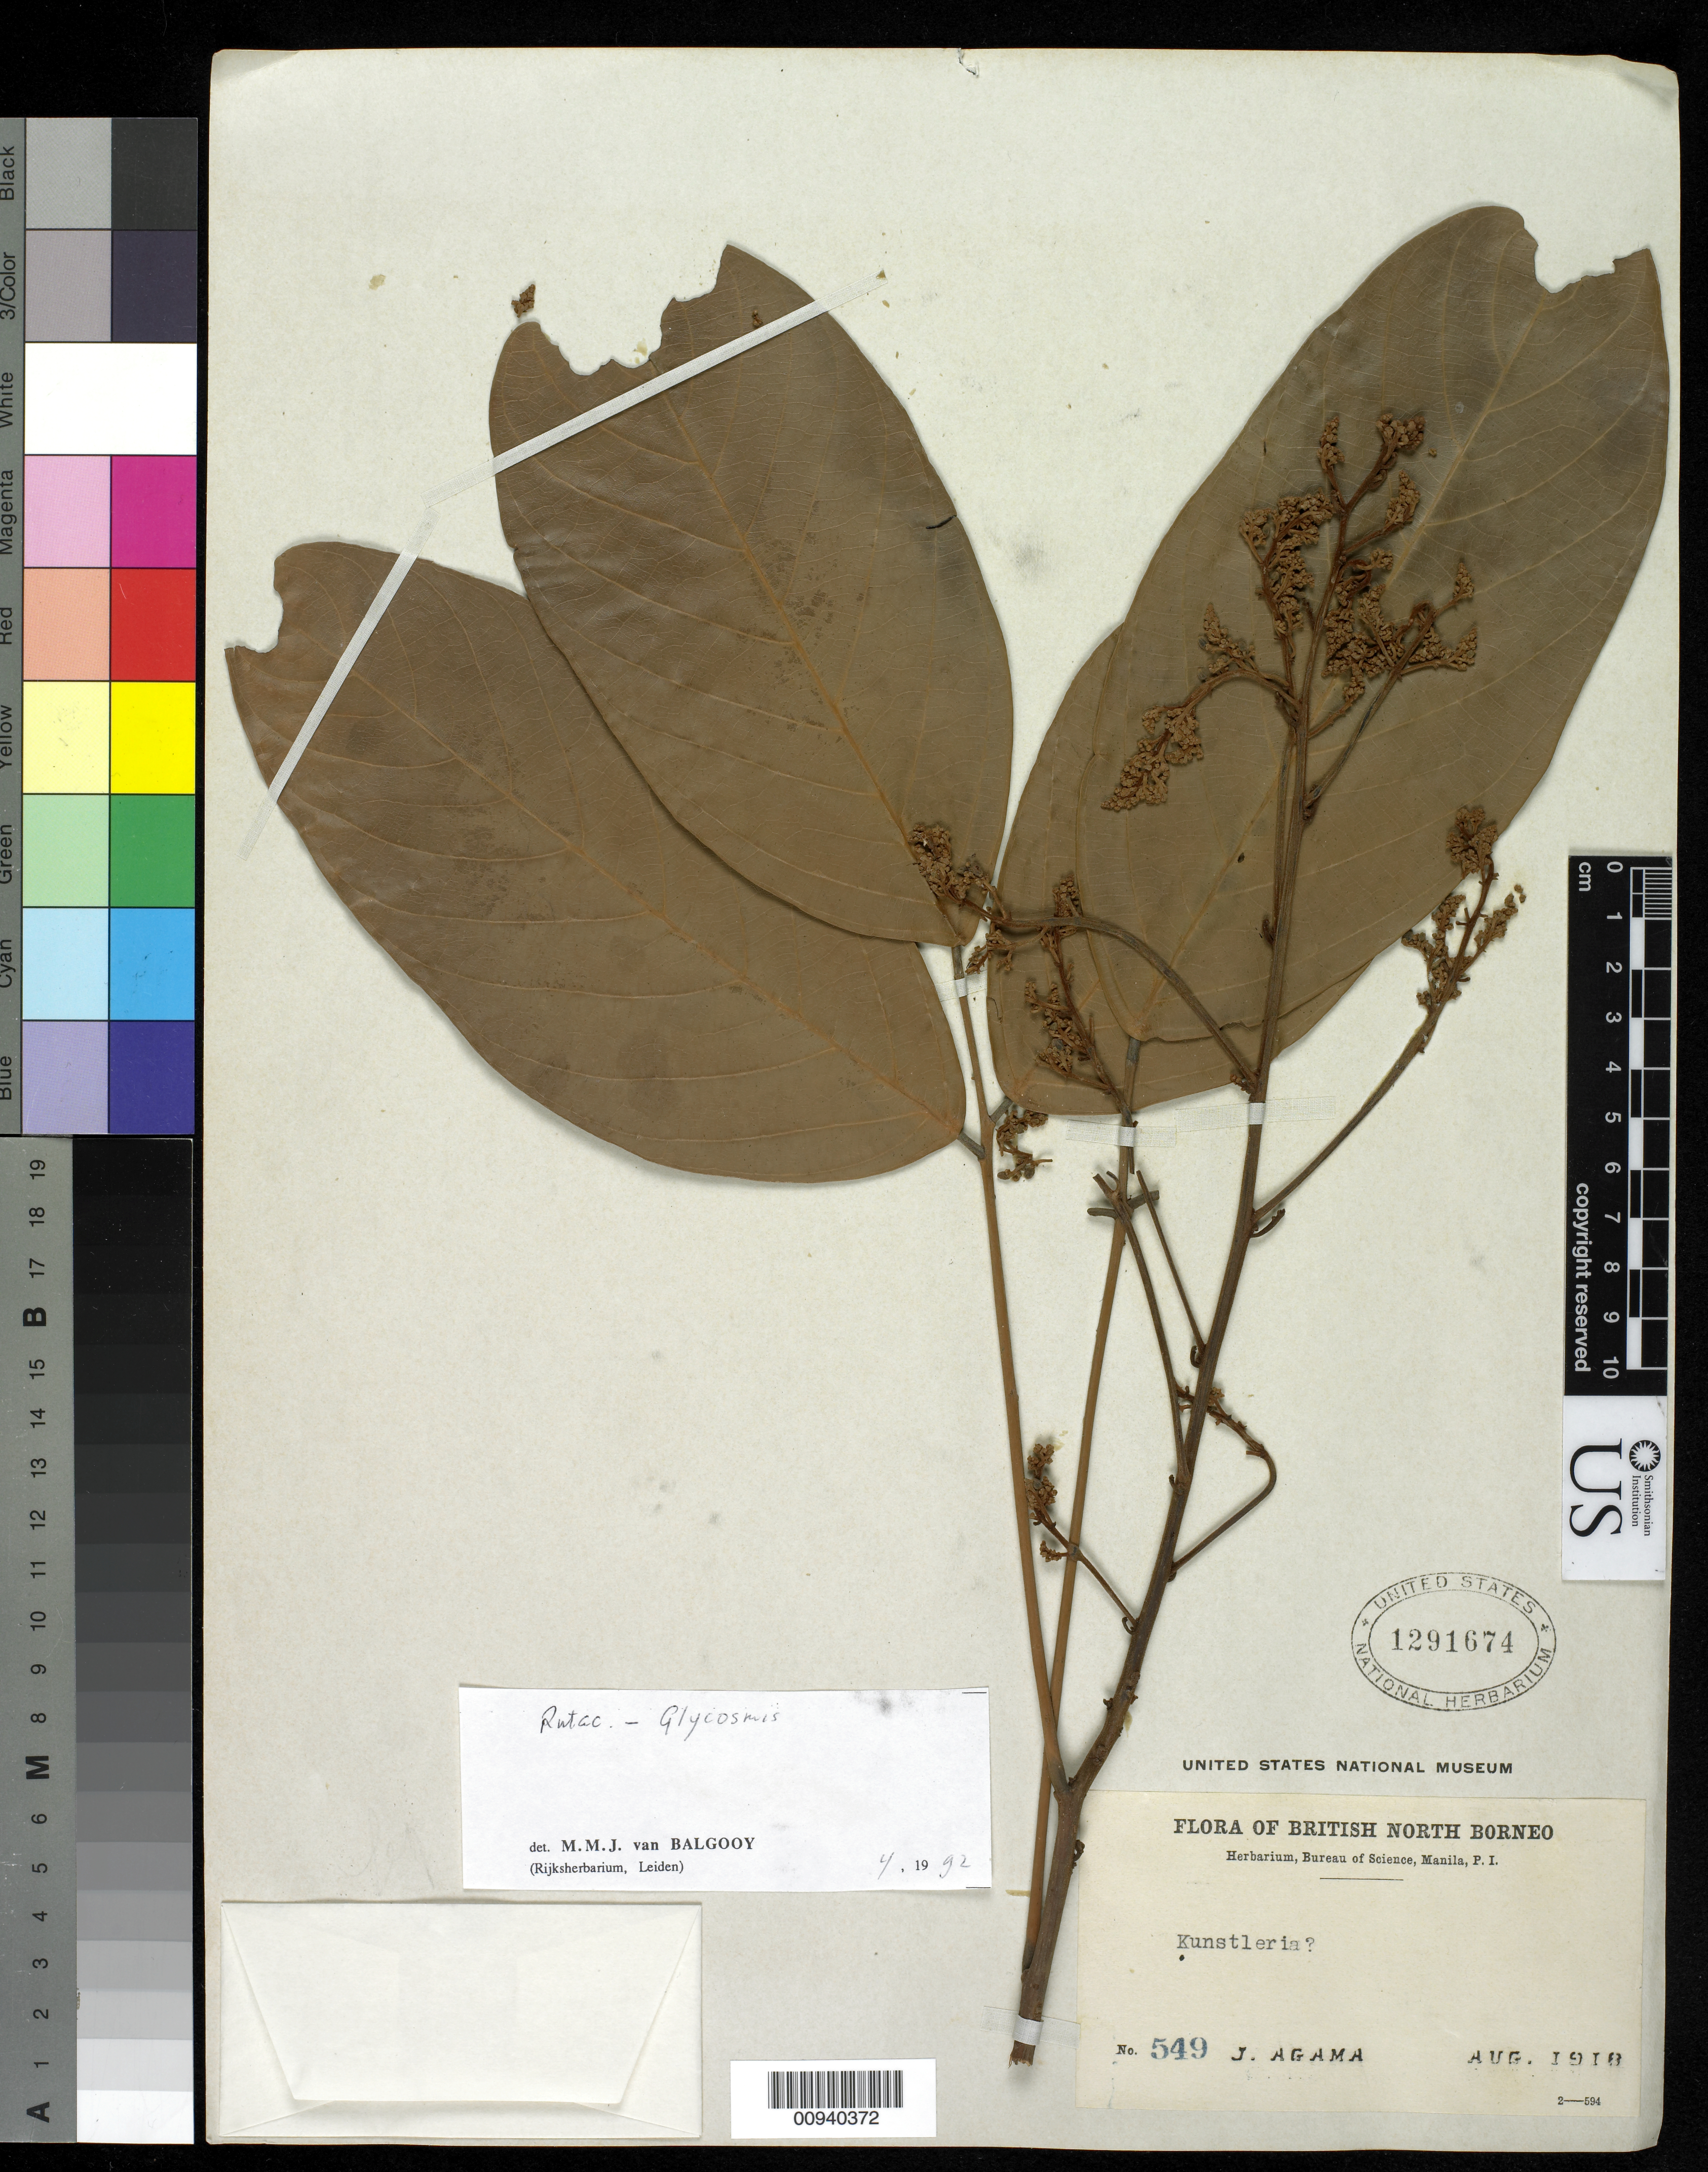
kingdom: Plantae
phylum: Tracheophyta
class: Magnoliopsida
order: Sapindales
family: Rutaceae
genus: Glycosmis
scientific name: Glycosmis sp.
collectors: J. Agama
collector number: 549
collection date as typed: Aug 1918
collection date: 1918-08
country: Indonesia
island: Borneo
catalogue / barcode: US 1291674